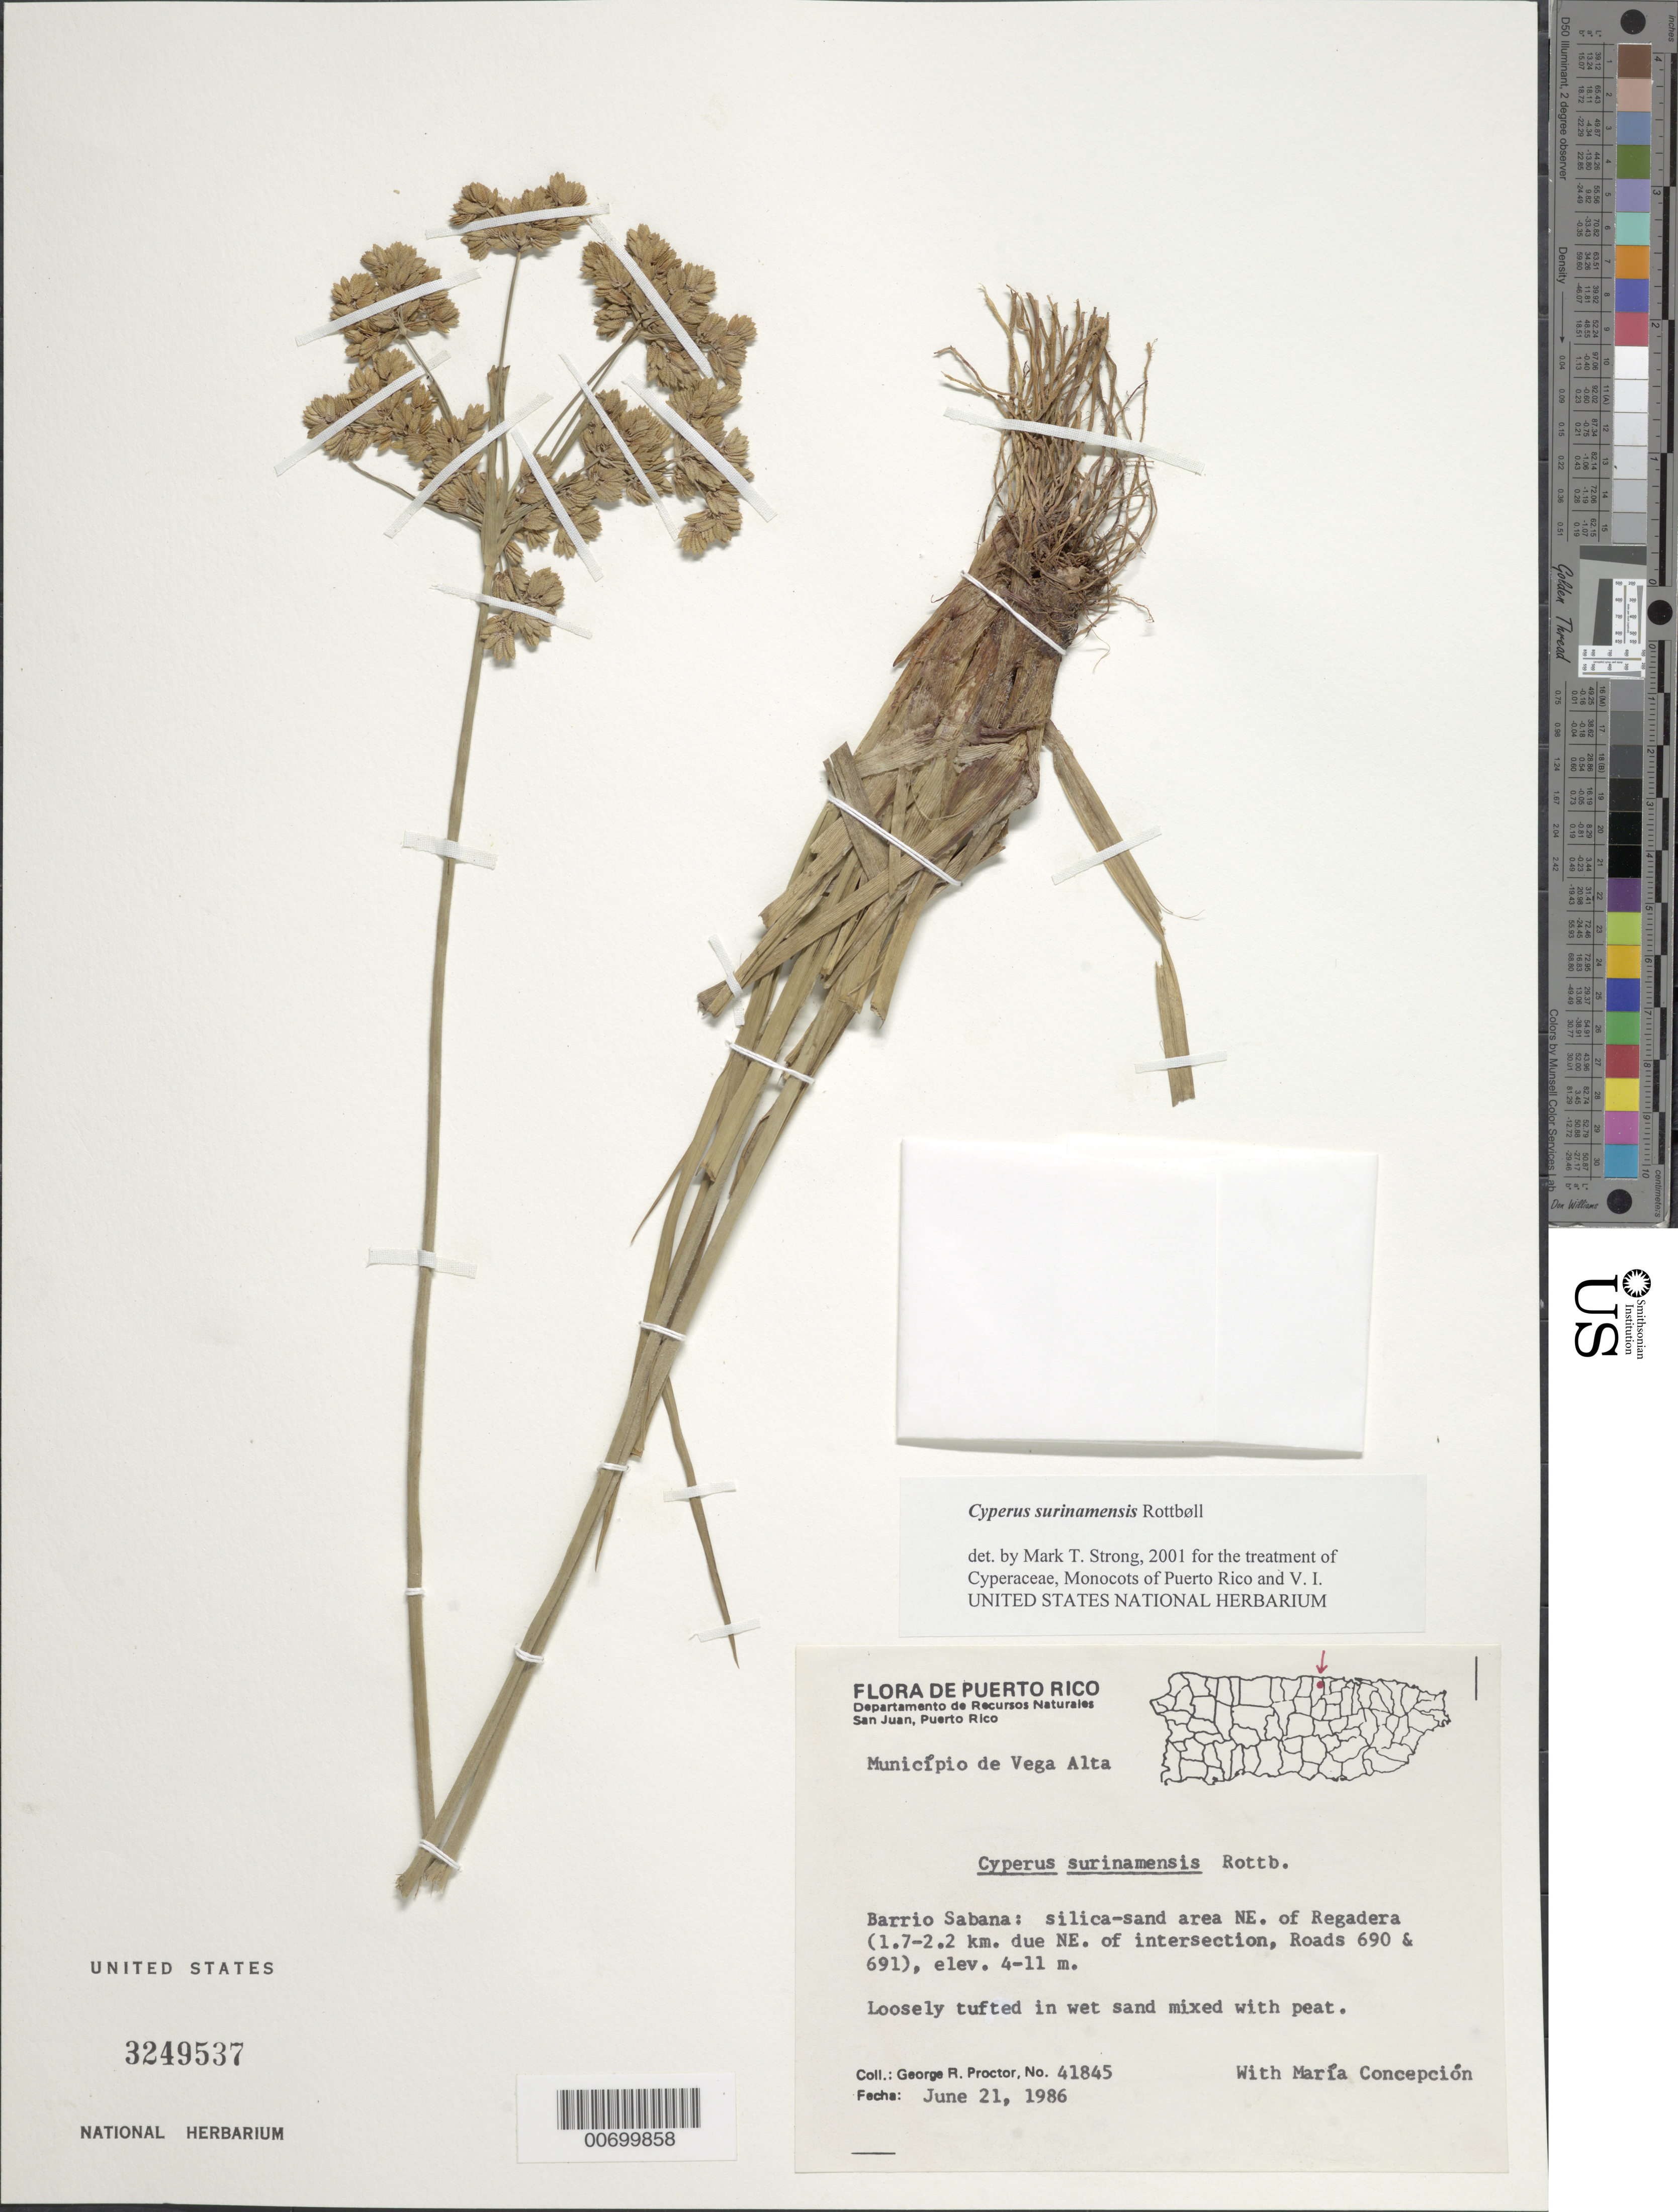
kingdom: Plantae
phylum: Tracheophyta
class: Liliopsida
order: Poales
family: Cyperaceae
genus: Cyperus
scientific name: Cyperus surinamensis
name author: Rottb.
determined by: Strong, M. T., (US), Smithsonian Institution - National Museum of Natural History (UNITED STATES)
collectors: G. R. Proctor & M. Concepción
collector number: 41845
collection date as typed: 21 Jun 1986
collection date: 1986-06-21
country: Puerto Rico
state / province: Vega Alta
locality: Vega Alta: Barrio Sabana, silica-sand area NE of Regadera (1.7-2.2 km due NE of jct. Rds. 690 and 691.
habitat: In wet sand mixed with peat.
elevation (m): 4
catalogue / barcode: US 3249537